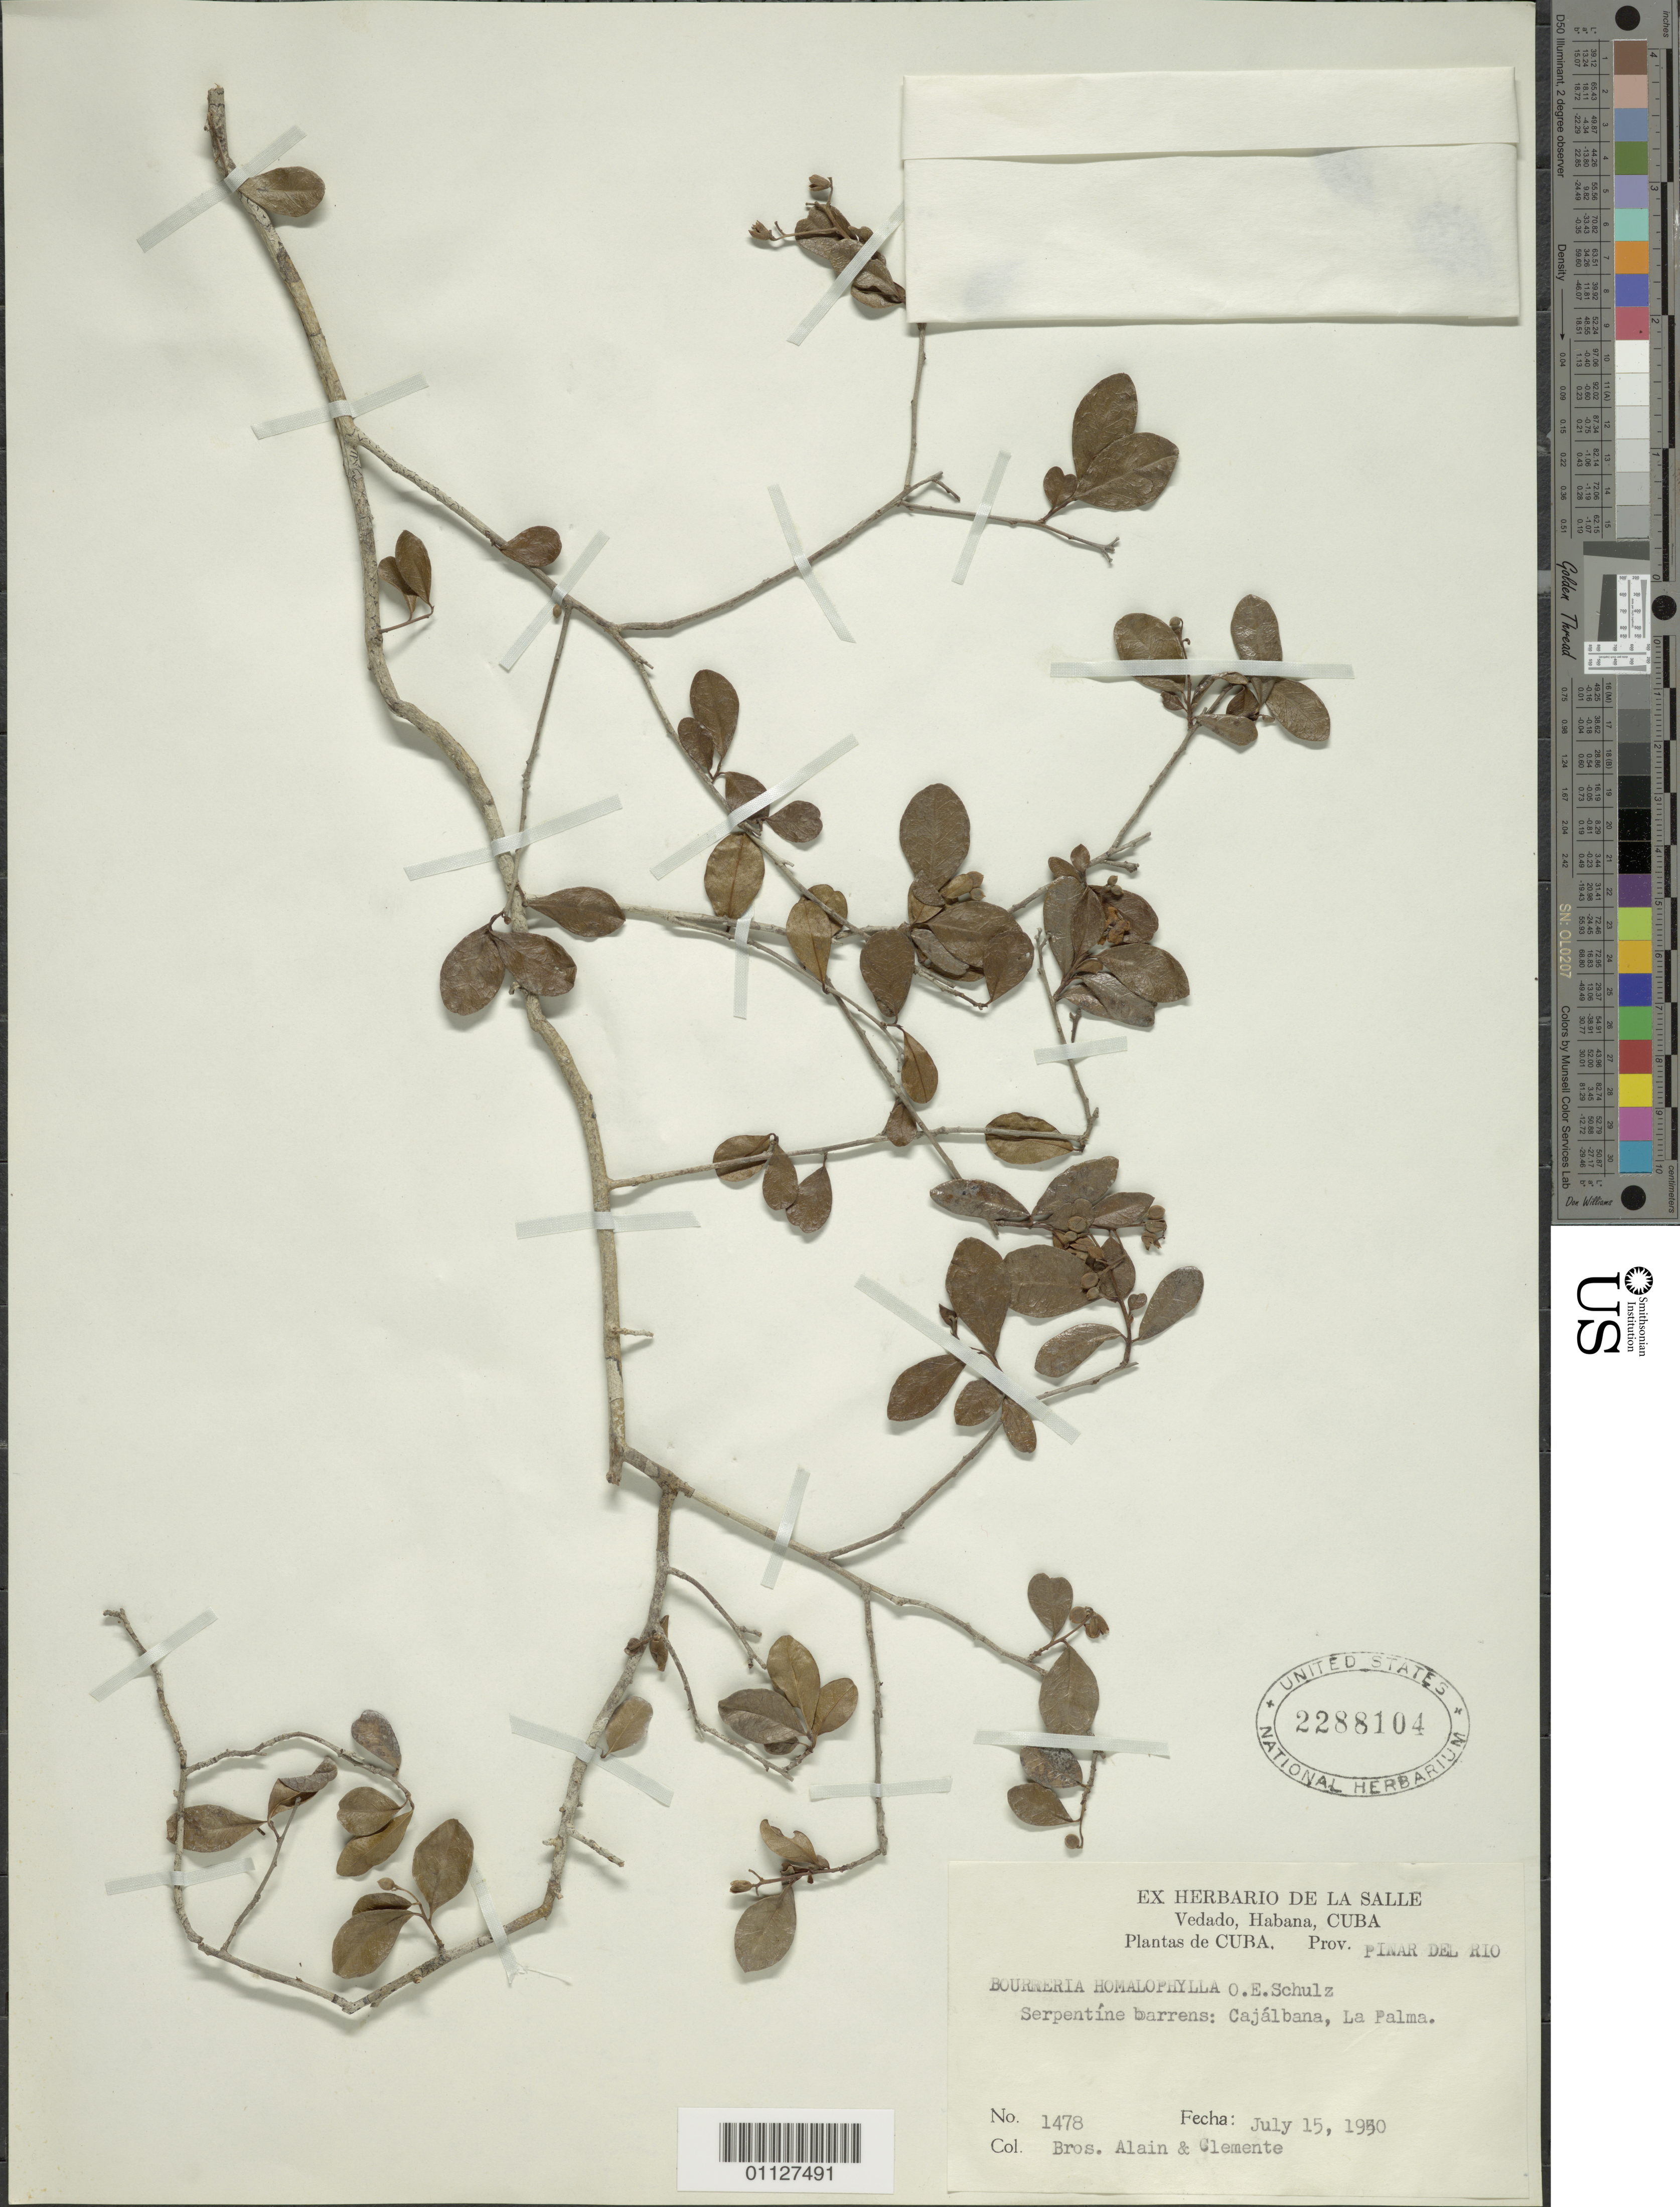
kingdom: Plantae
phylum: Tracheophyta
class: Magnoliopsida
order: Boraginales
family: Ehretiaceae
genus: Bourreria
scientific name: Bourreria homalophylla var. homalophylla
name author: O.E. Schulz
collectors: A. H. Liogier & B. Clement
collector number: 1478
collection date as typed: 15 Jul 1950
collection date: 1950-07-15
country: Cuba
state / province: Pinar del Rio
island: Cuba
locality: Serpentine barrens: Cajálbana, La Palma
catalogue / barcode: US 2288104